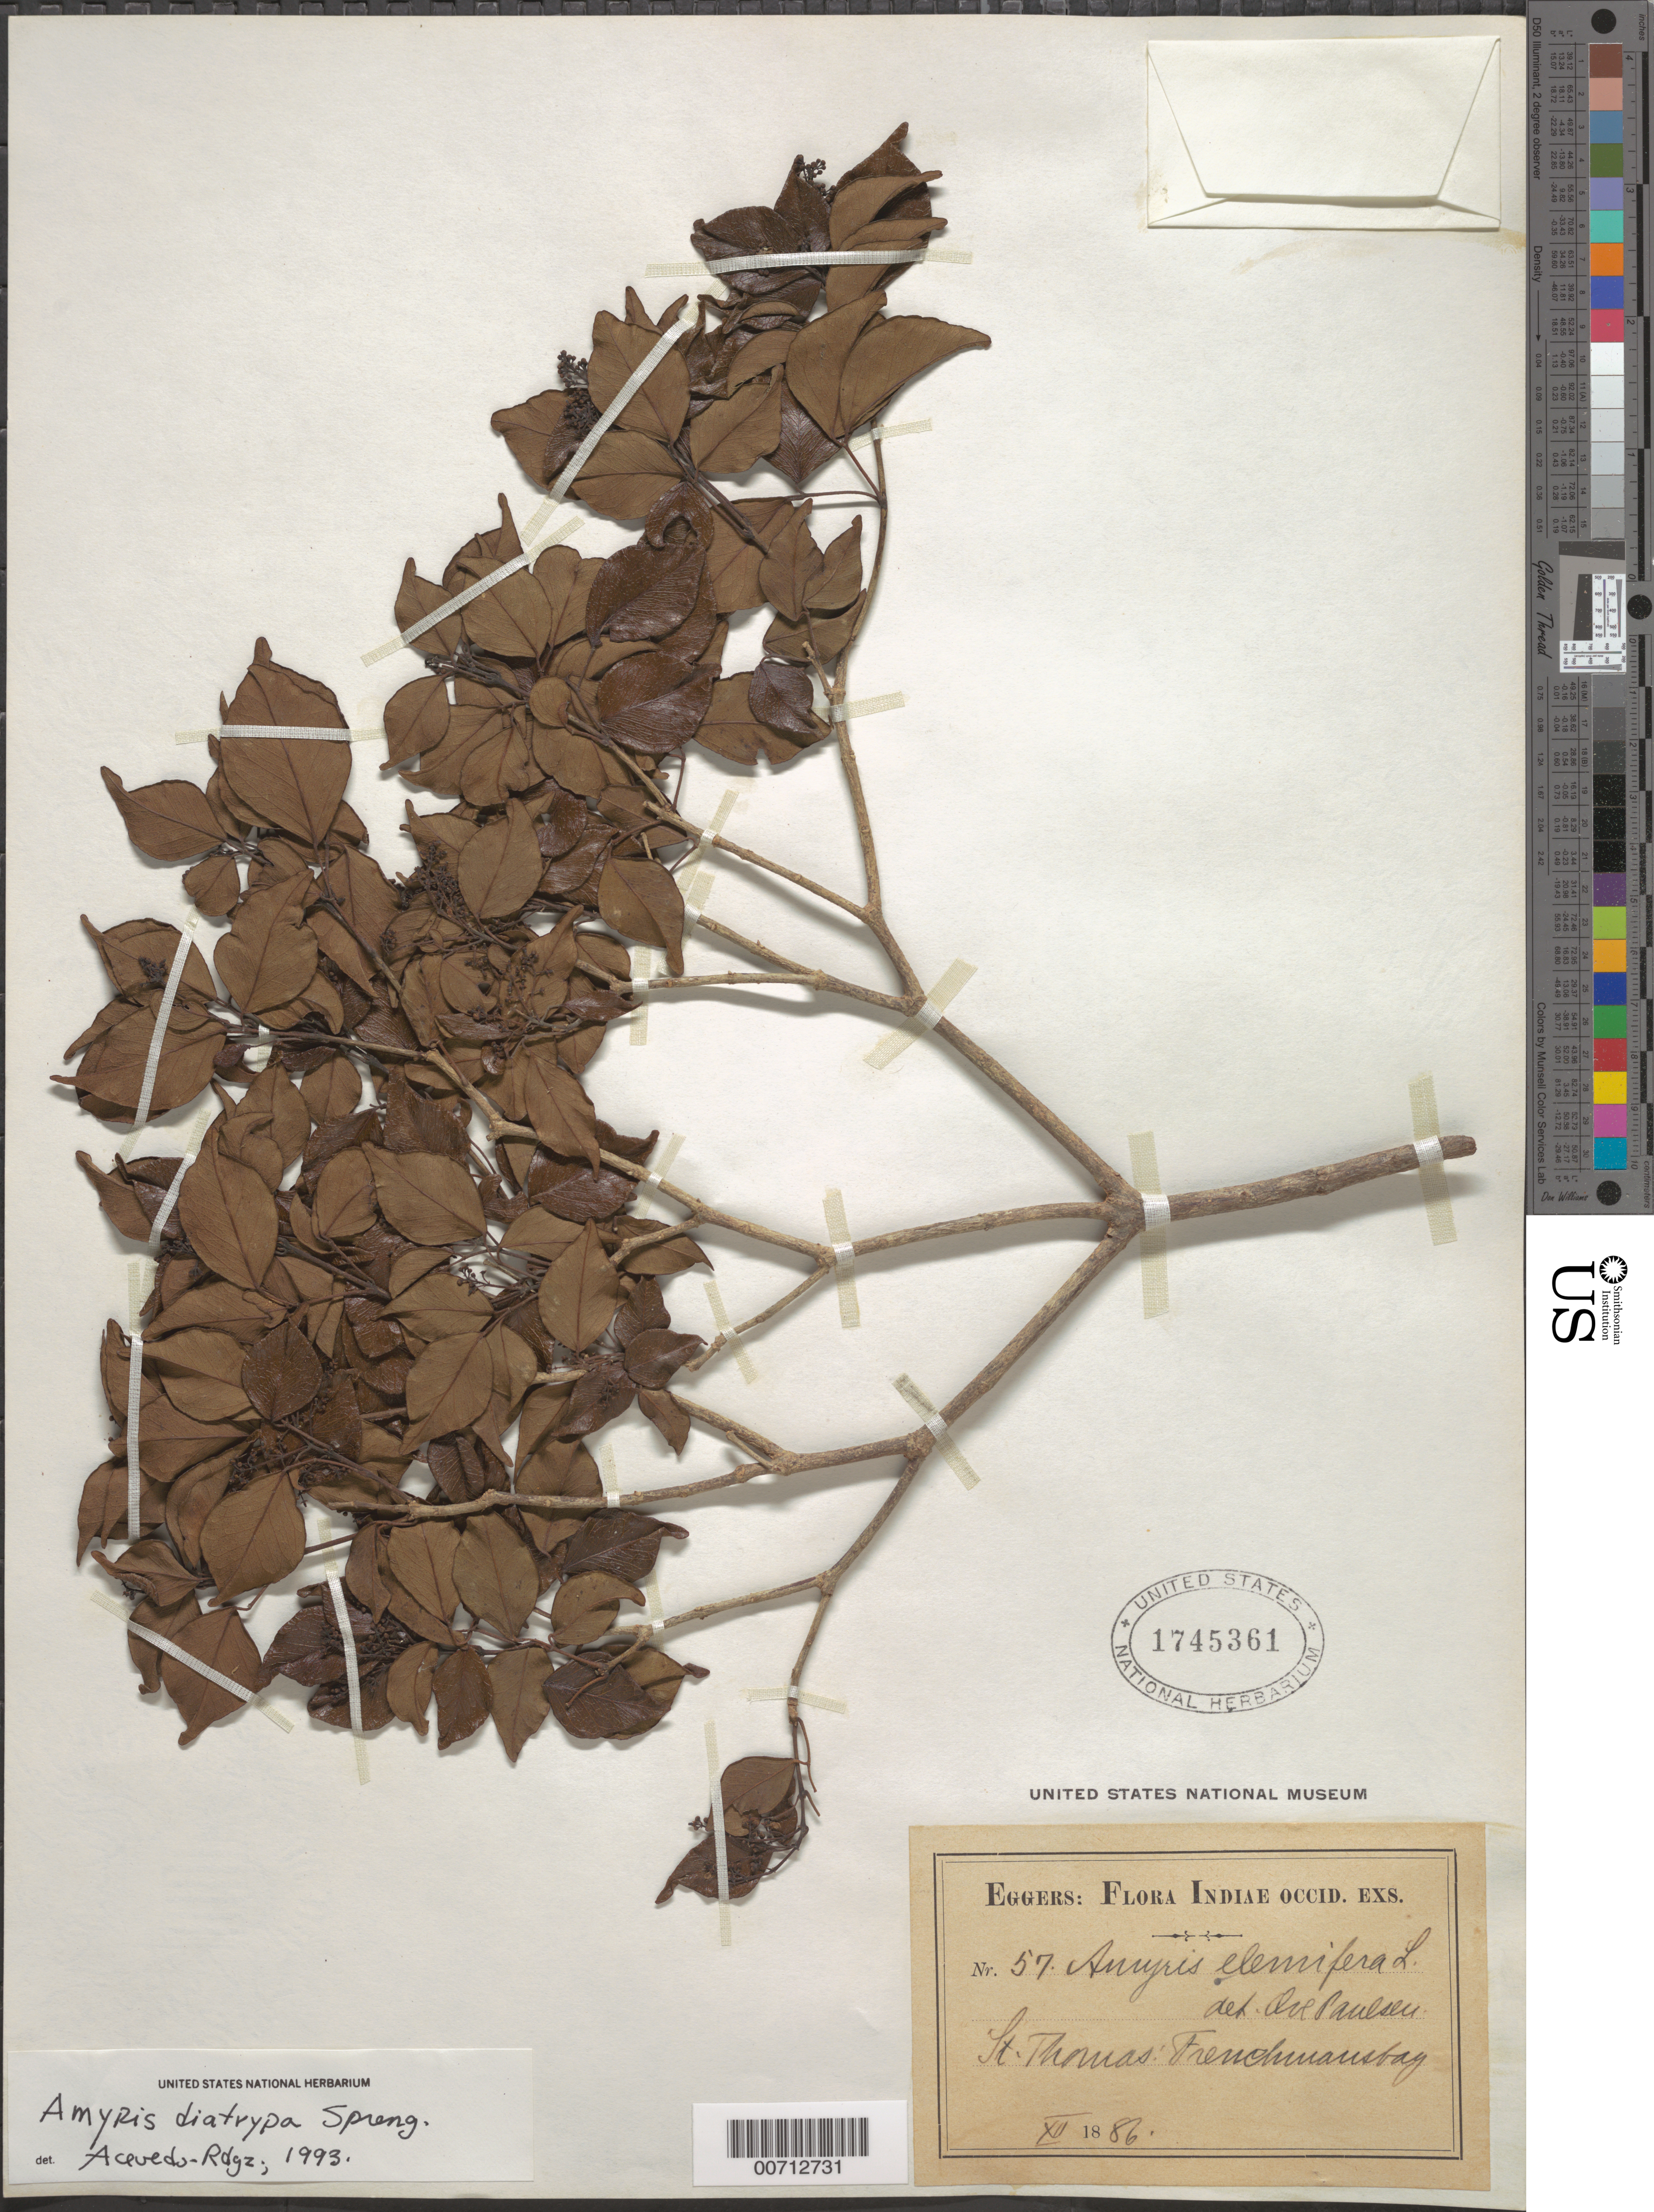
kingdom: Plantae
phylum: Tracheophyta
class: Magnoliopsida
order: Sapindales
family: Rutaceae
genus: Amyris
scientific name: Amyris diatrypa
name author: Spreng.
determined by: Acevedo-Rodríguez, P., (BOT), Smithsonian Institution - National Museum of Natural History (UNITED STATES)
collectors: H. F. A. von Eggers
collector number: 57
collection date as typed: Dec 1886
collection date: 1886-12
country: U.S. Virgin Islands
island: St. Thomas Island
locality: Frenchman's Bay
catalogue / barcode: US 1745361